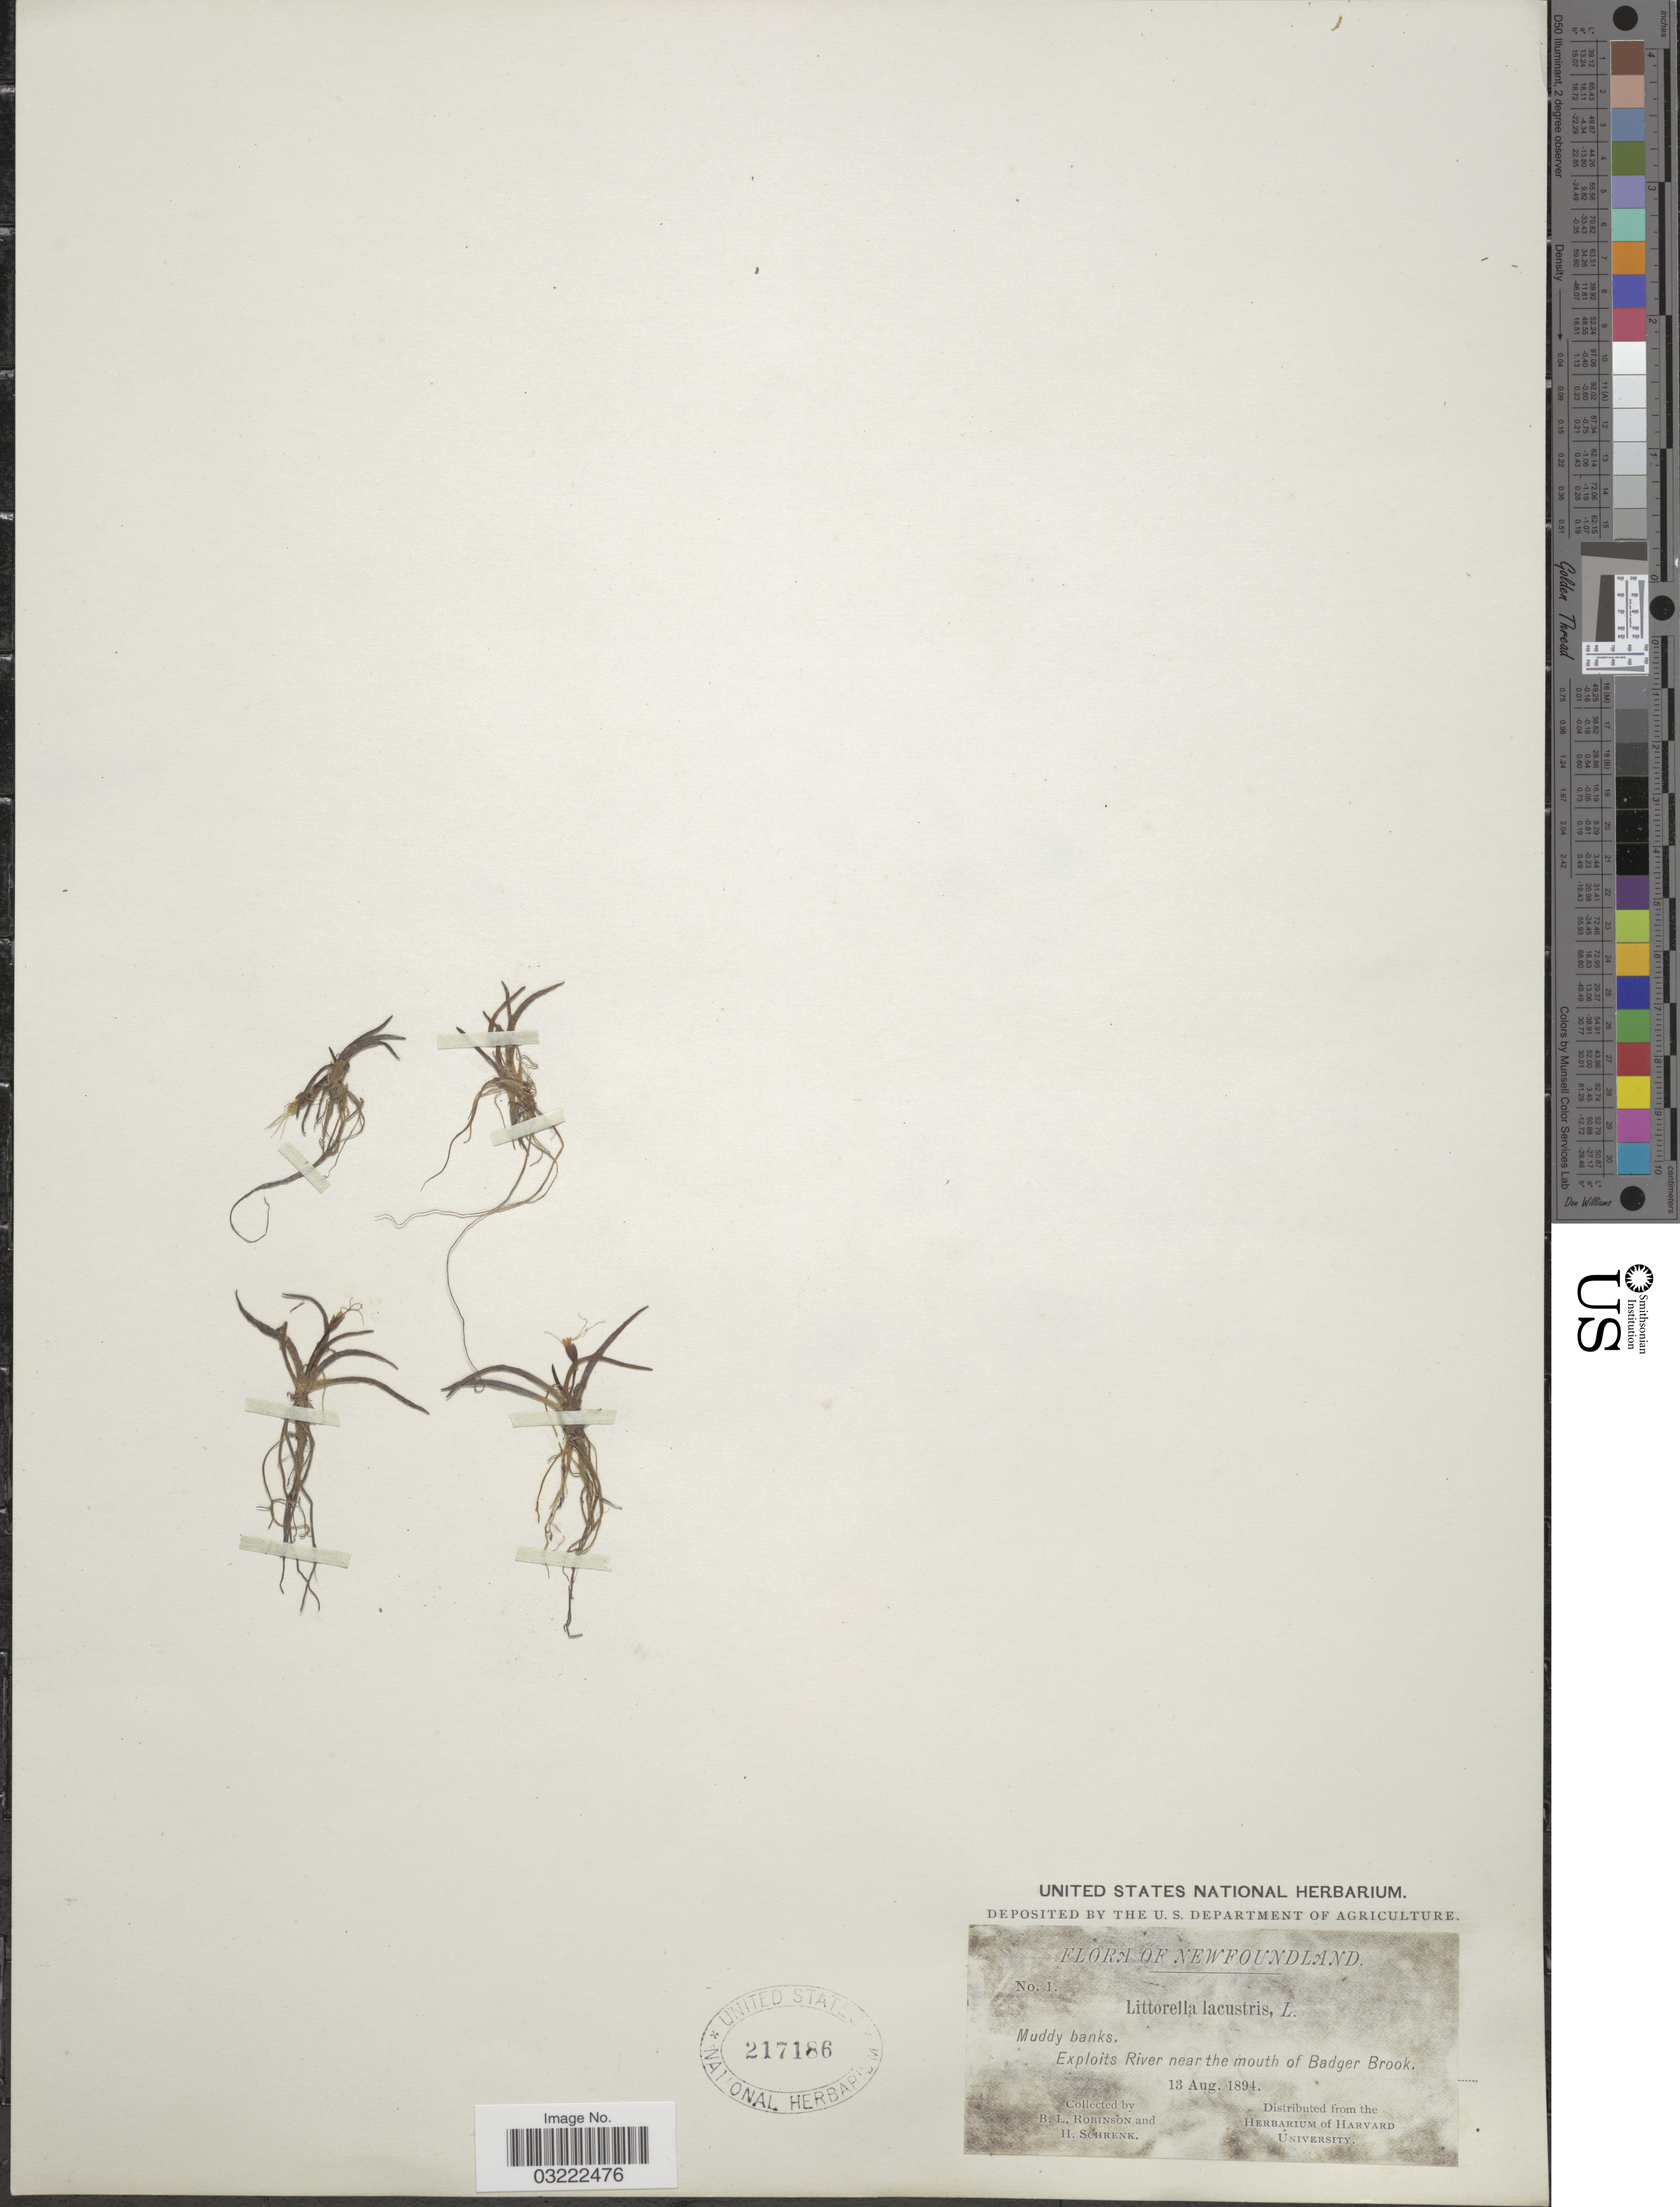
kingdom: Plantae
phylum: Tracheophyta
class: Magnoliopsida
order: Lamiales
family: Plantaginaceae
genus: Littorella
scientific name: Littorella uniflora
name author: (L.) Asch.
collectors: B. L. Robinson & H. Schrenk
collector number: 1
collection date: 1894-08-13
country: Canada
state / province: Newfoundland and Labrador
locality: Exploits River near the mouth of Badger Brook.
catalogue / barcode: US 217186